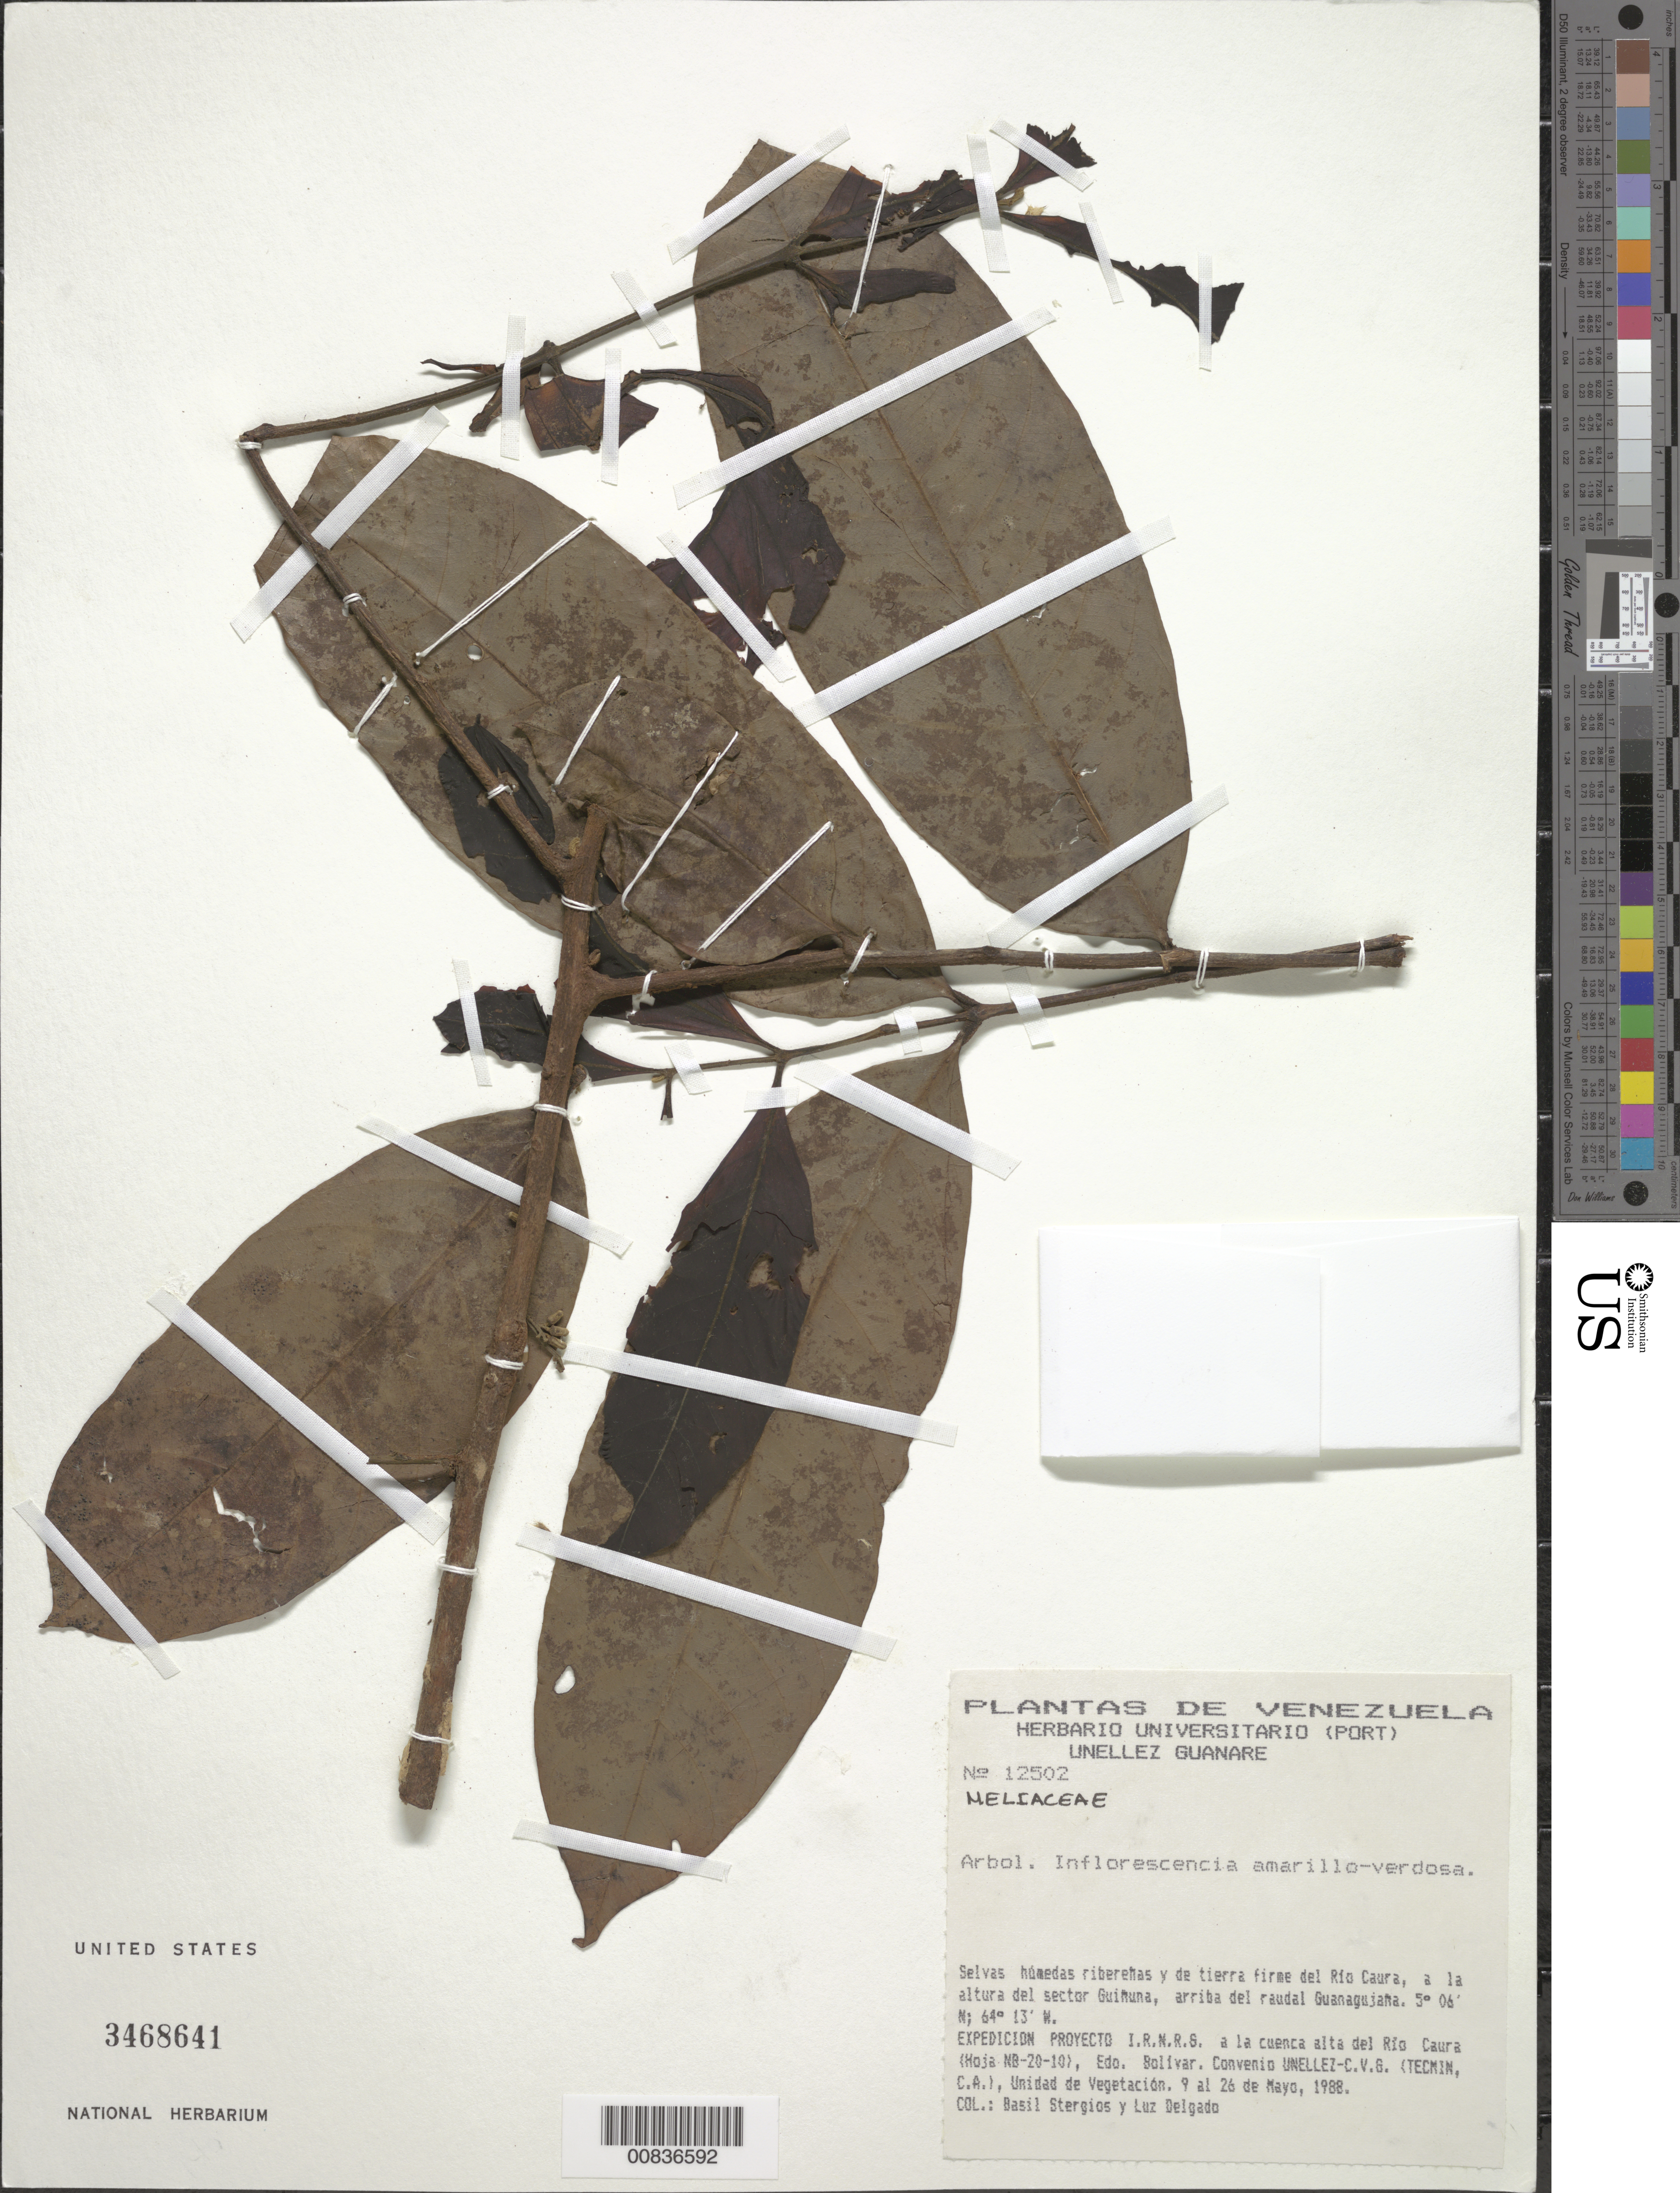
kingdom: Plantae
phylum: Tracheophyta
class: Magnoliopsida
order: Sapindales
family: Meliaceae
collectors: B. G. Stergios & L. Delgado V.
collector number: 12502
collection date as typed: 9-May-88 to 26-May-88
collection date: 1988-05-09/1988-05-26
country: Venezuela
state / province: Bolívar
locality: Río Caura, al altura del sector Guiñuna, arriba del raudal Guanagujaña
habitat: Selvas húmedas ribeneras y de tierra firme del río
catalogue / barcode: US 3468641